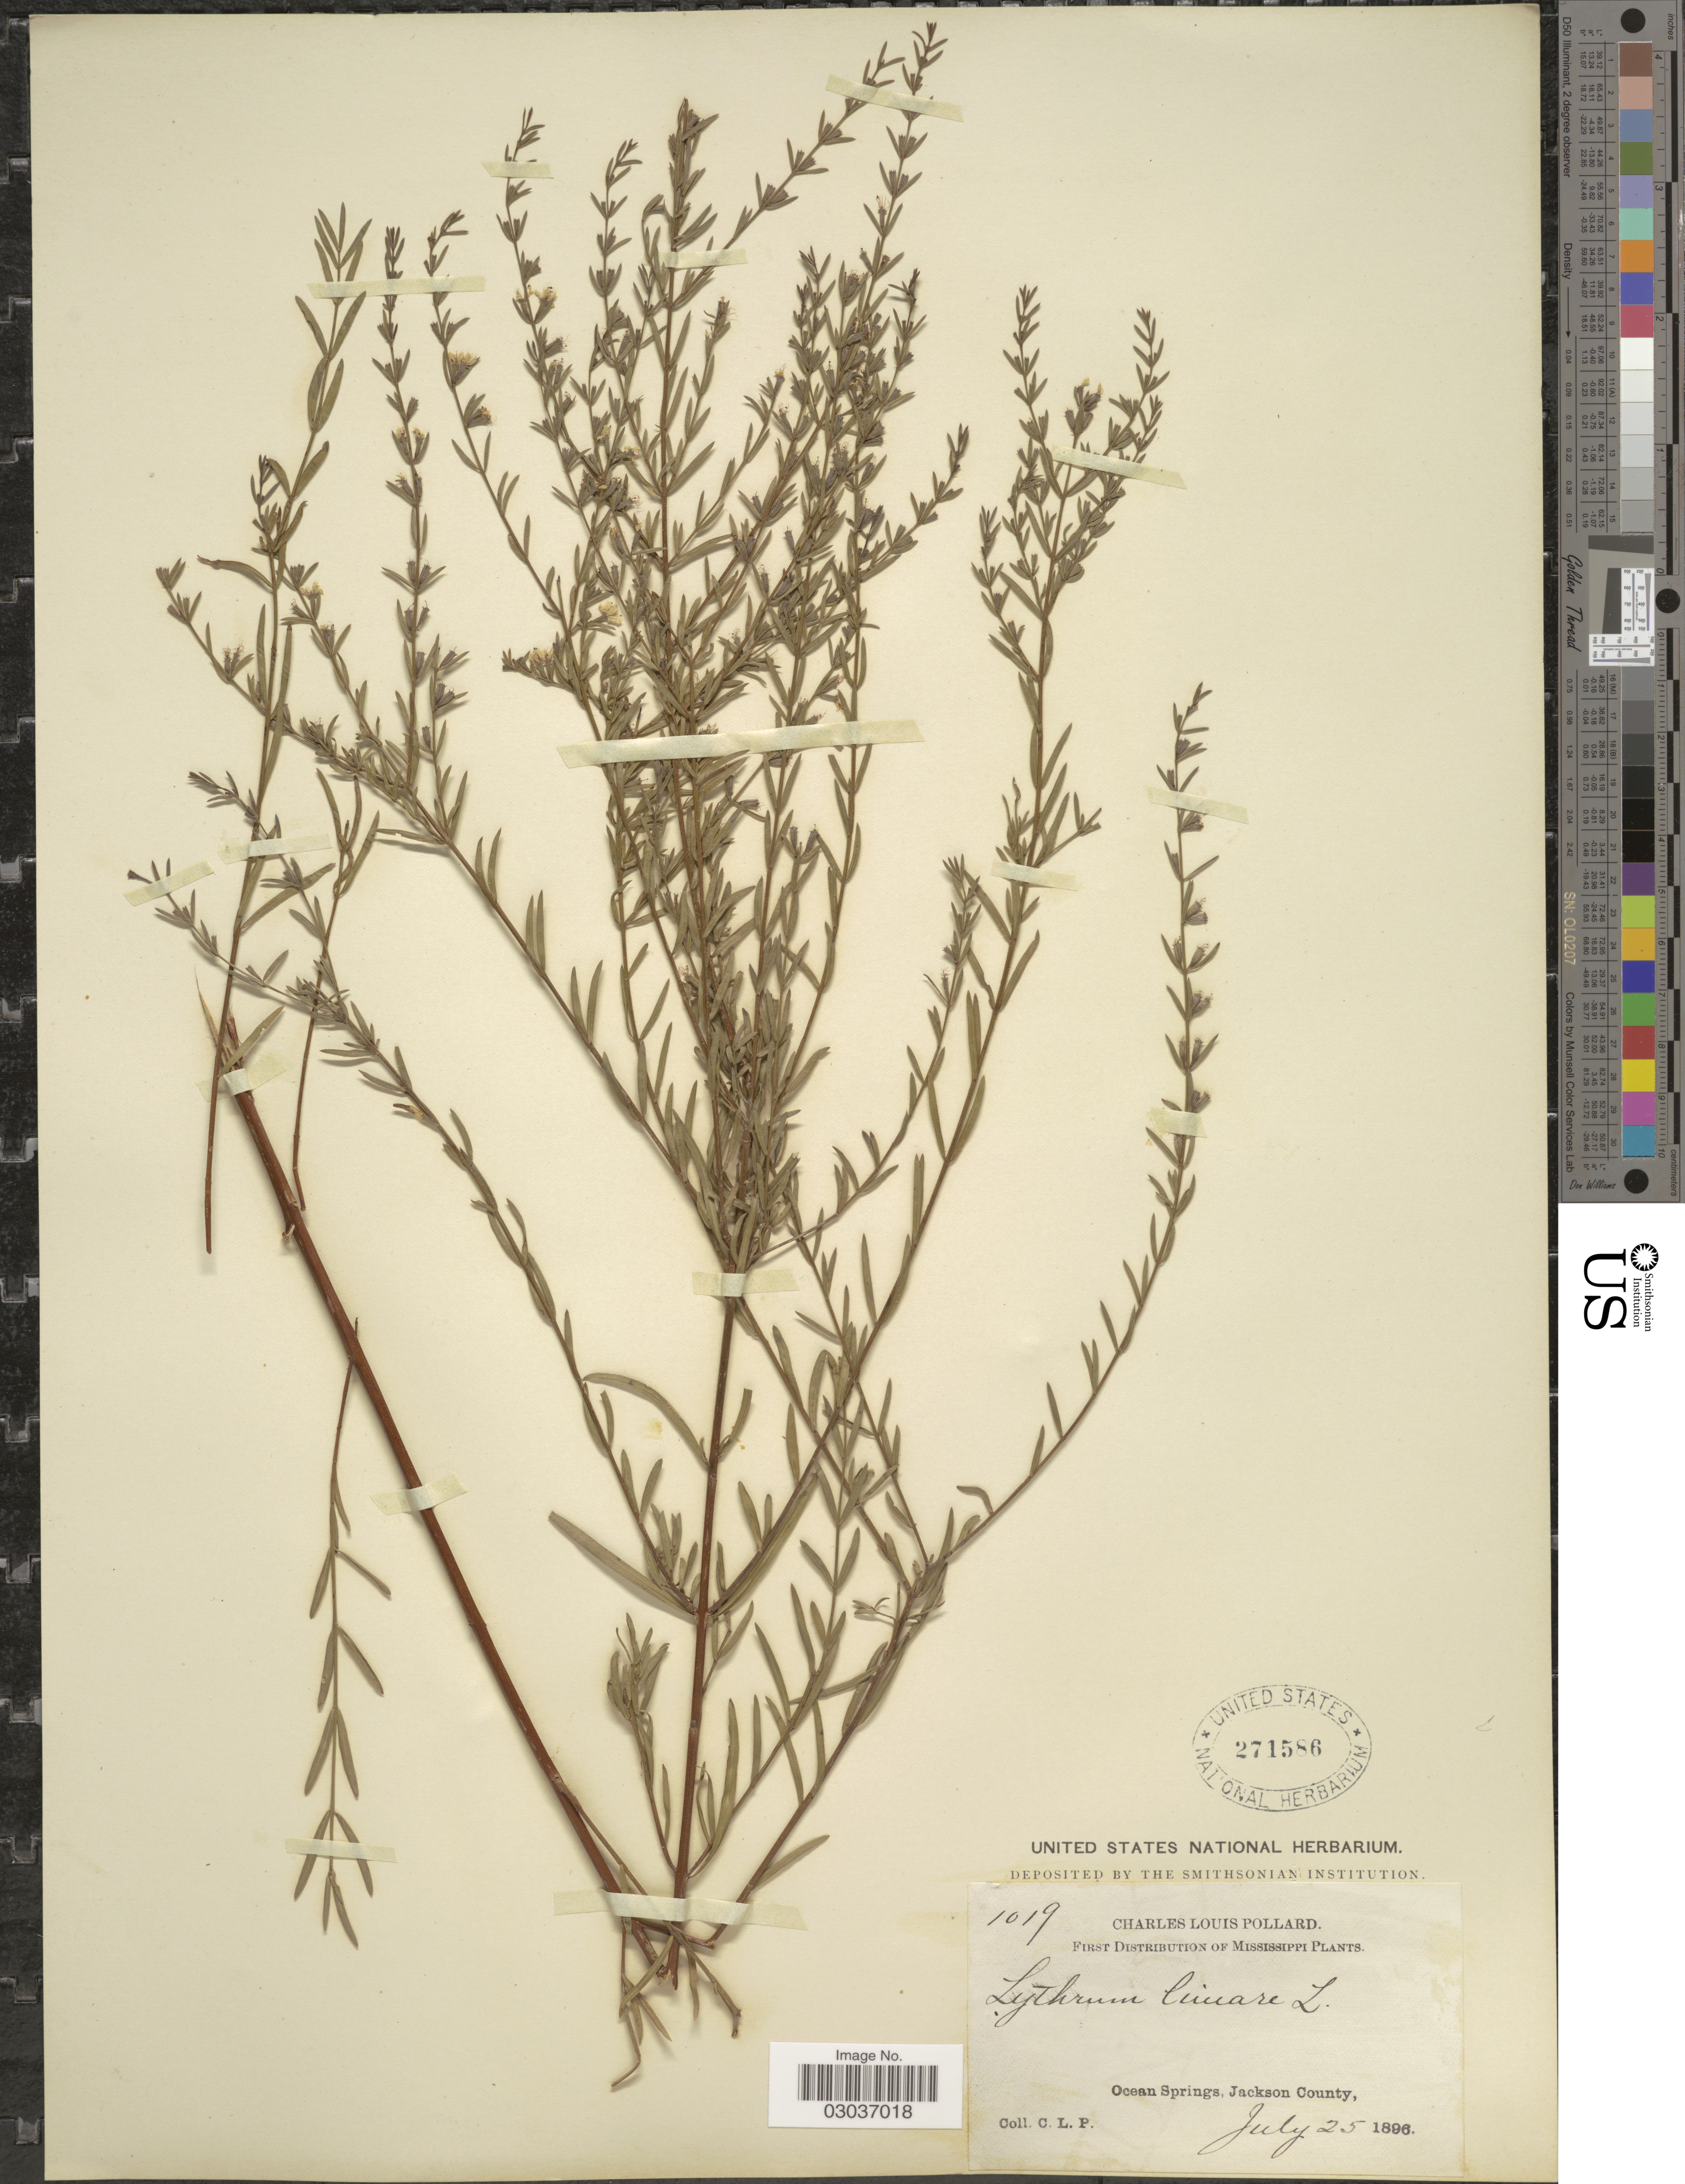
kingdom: Plantae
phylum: Tracheophyta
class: Magnoliopsida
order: Myrtales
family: Lythraceae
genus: Lythrum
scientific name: Lythrum lineare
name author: L.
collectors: C. L. Pollard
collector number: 1019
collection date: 1896-07-25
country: United States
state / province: Mississippi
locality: Ocean Springs, Jackson County.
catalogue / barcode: US 271586